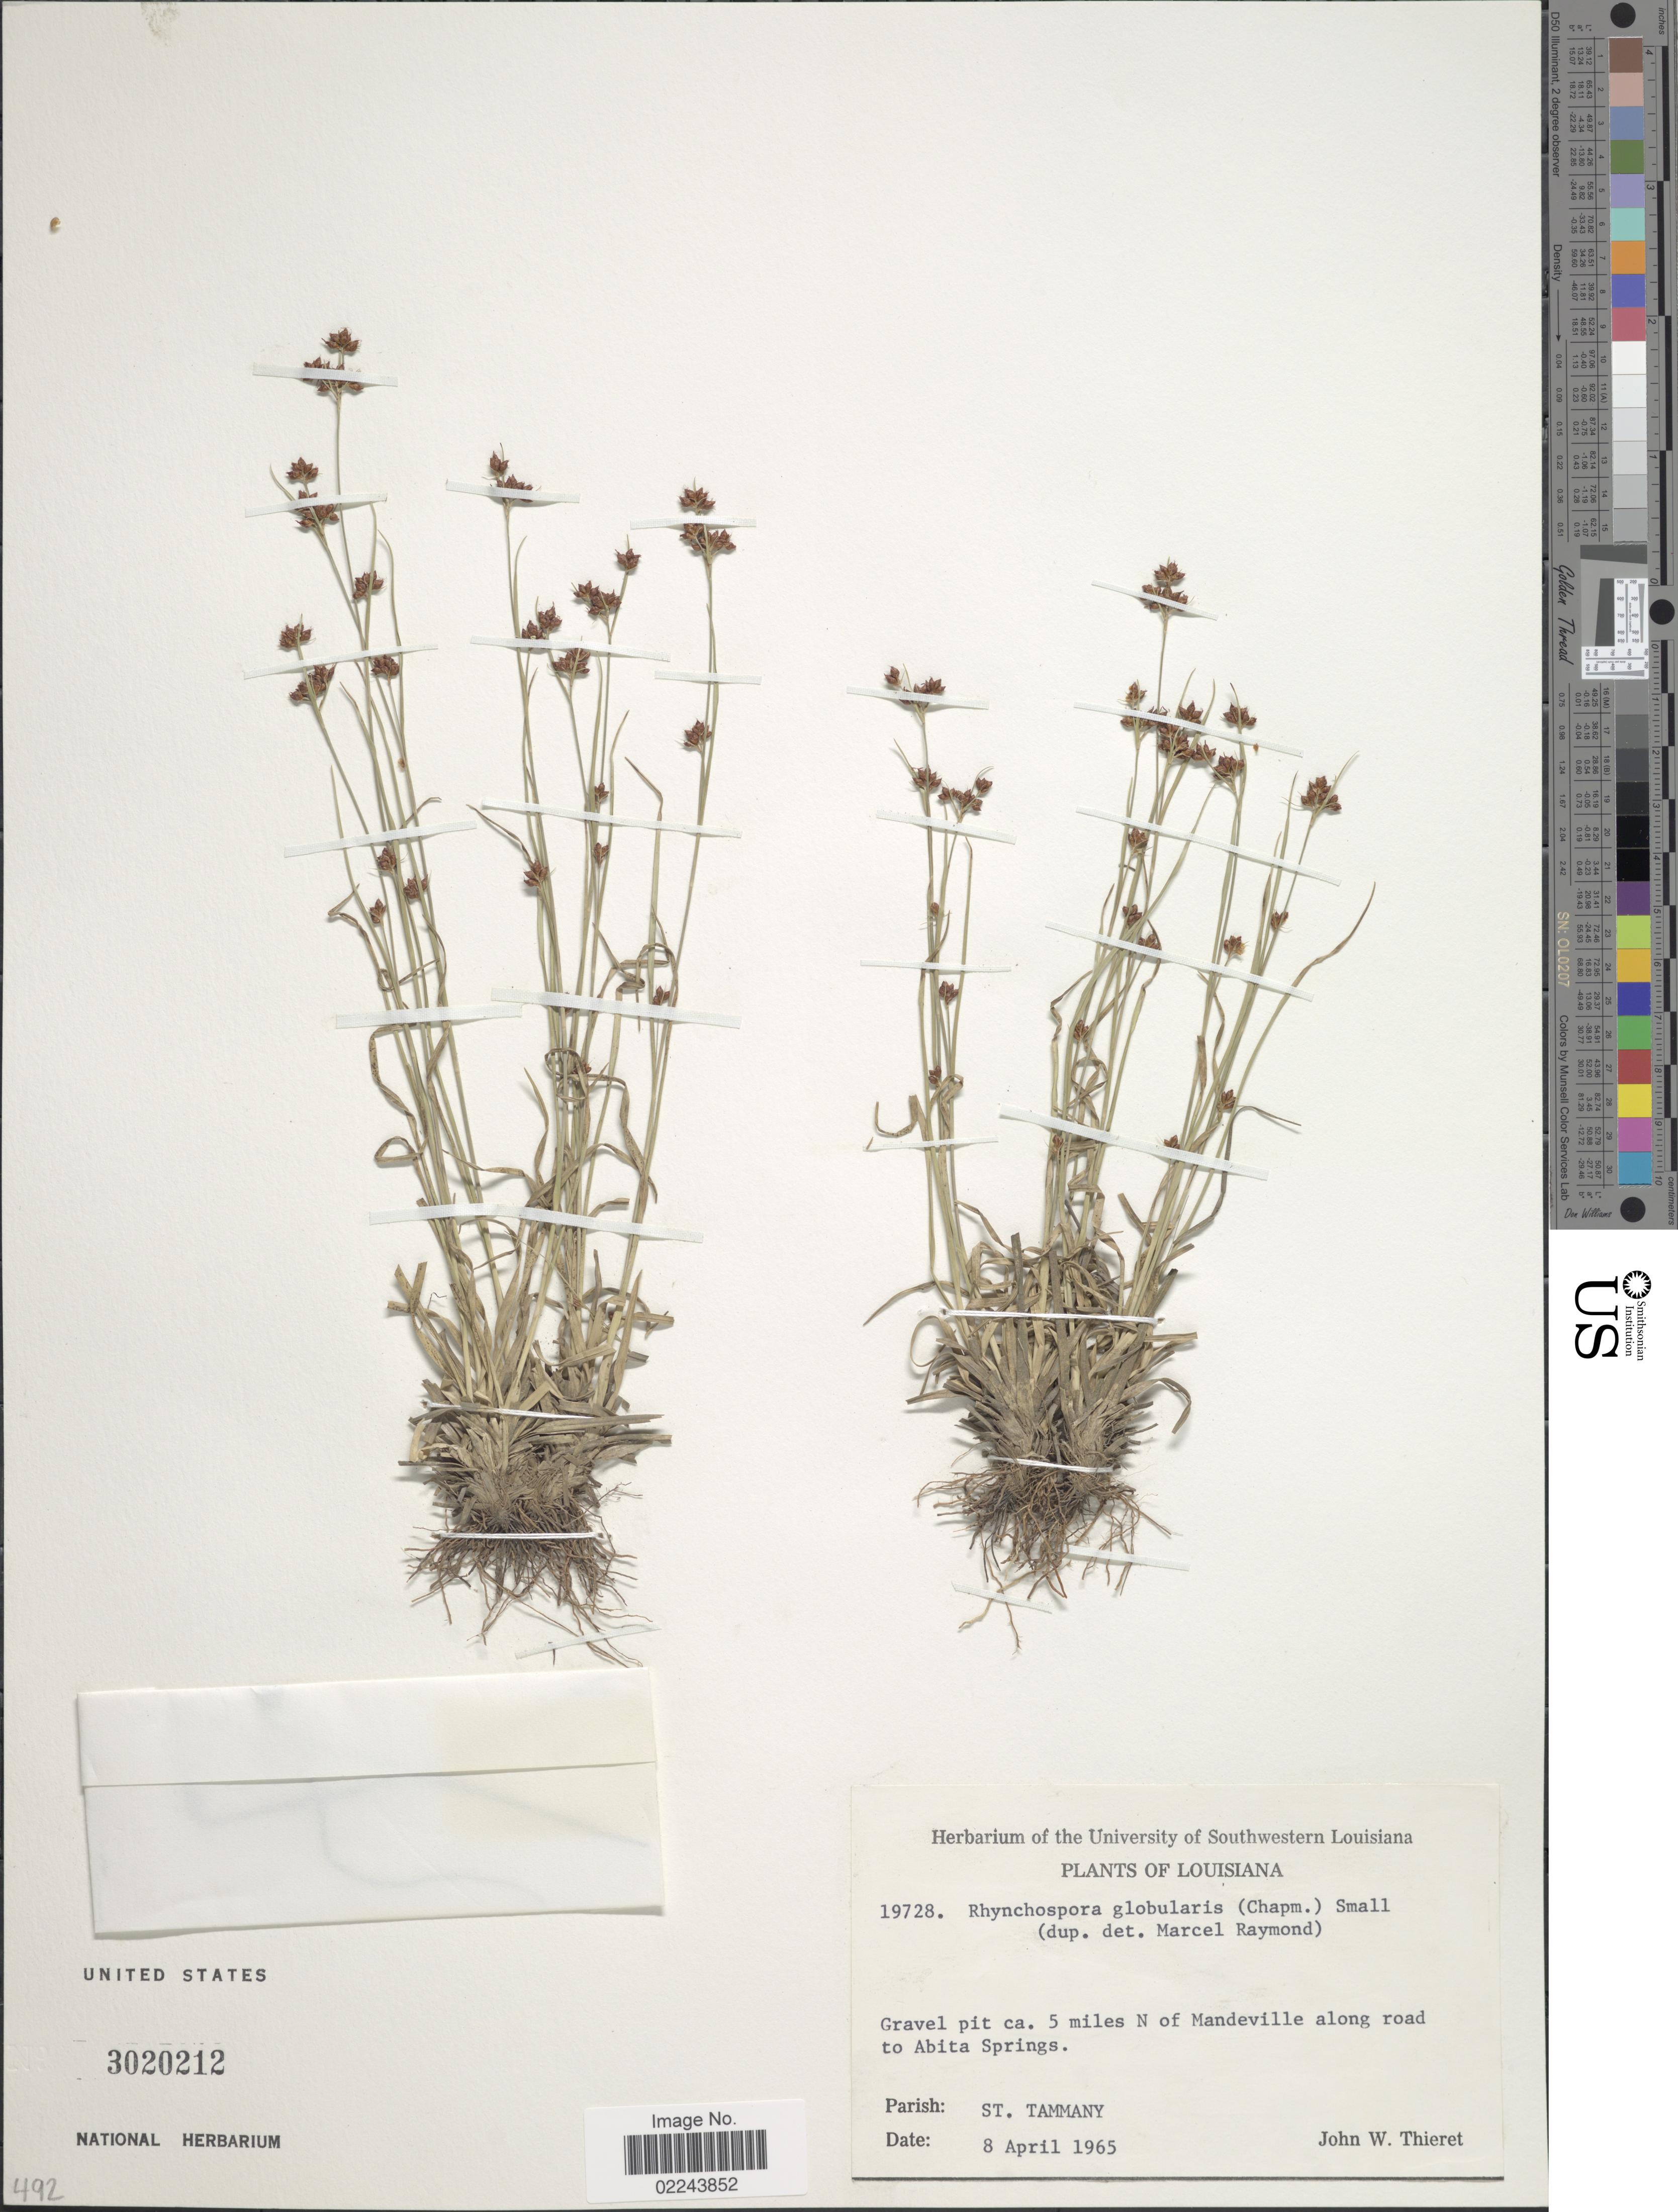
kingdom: Plantae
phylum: Tracheophyta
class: Liliopsida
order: Poales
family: Cyperaceae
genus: Rhynchospora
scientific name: Rhynchospora globularis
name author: (Chapm.) Small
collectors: J. W. Thieret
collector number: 19728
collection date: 1965-04-08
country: United States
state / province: Louisiana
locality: Gravel pit ca 5 miles N of Mandeville along road to Abita Springs, Parish St. Tammany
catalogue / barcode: US 3020212